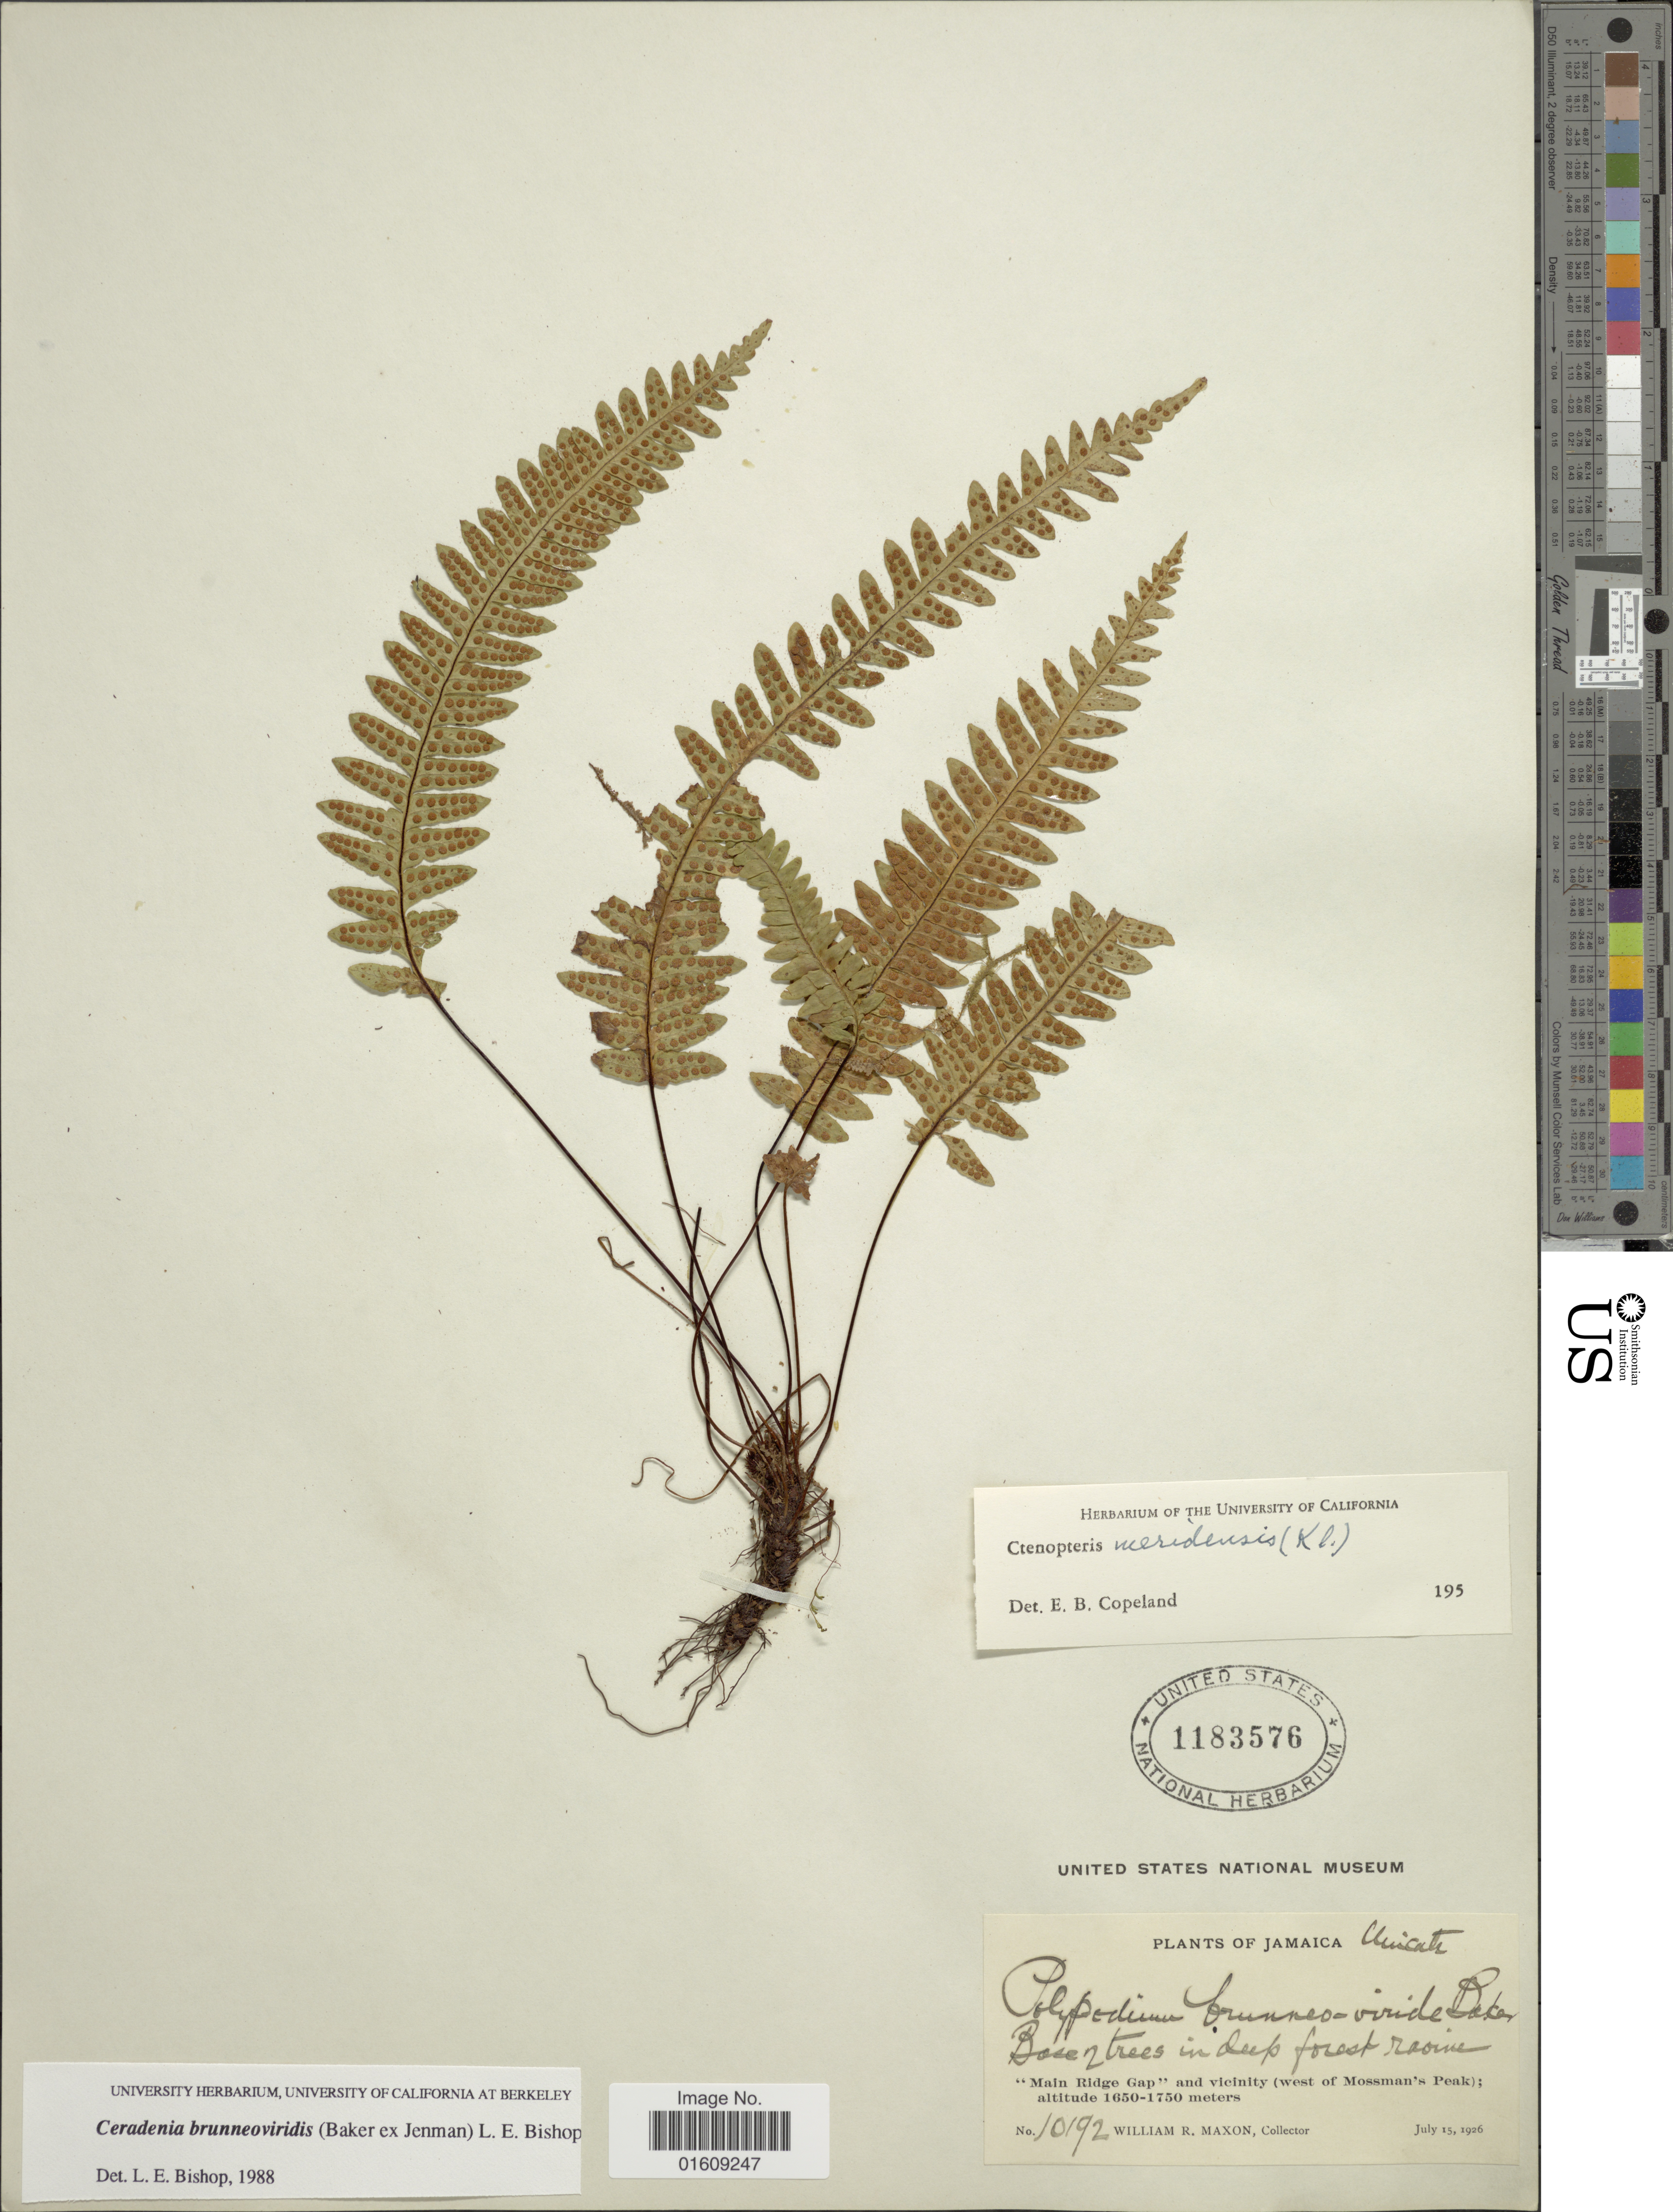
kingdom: Plantae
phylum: Tracheophyta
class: Polypodiopsida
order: Polypodiales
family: Polypodiaceae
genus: Ceradenia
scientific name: Ceradenia brunneoviridis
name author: (Baker ex Jenman) L.E. Bishop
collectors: W. R. Maxon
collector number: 10192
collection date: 1926-07-15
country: Jamaica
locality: Jamaica, "Main Ridge Gap" and vicinity (west of Mossman's Peak).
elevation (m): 1650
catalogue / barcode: US 1183576